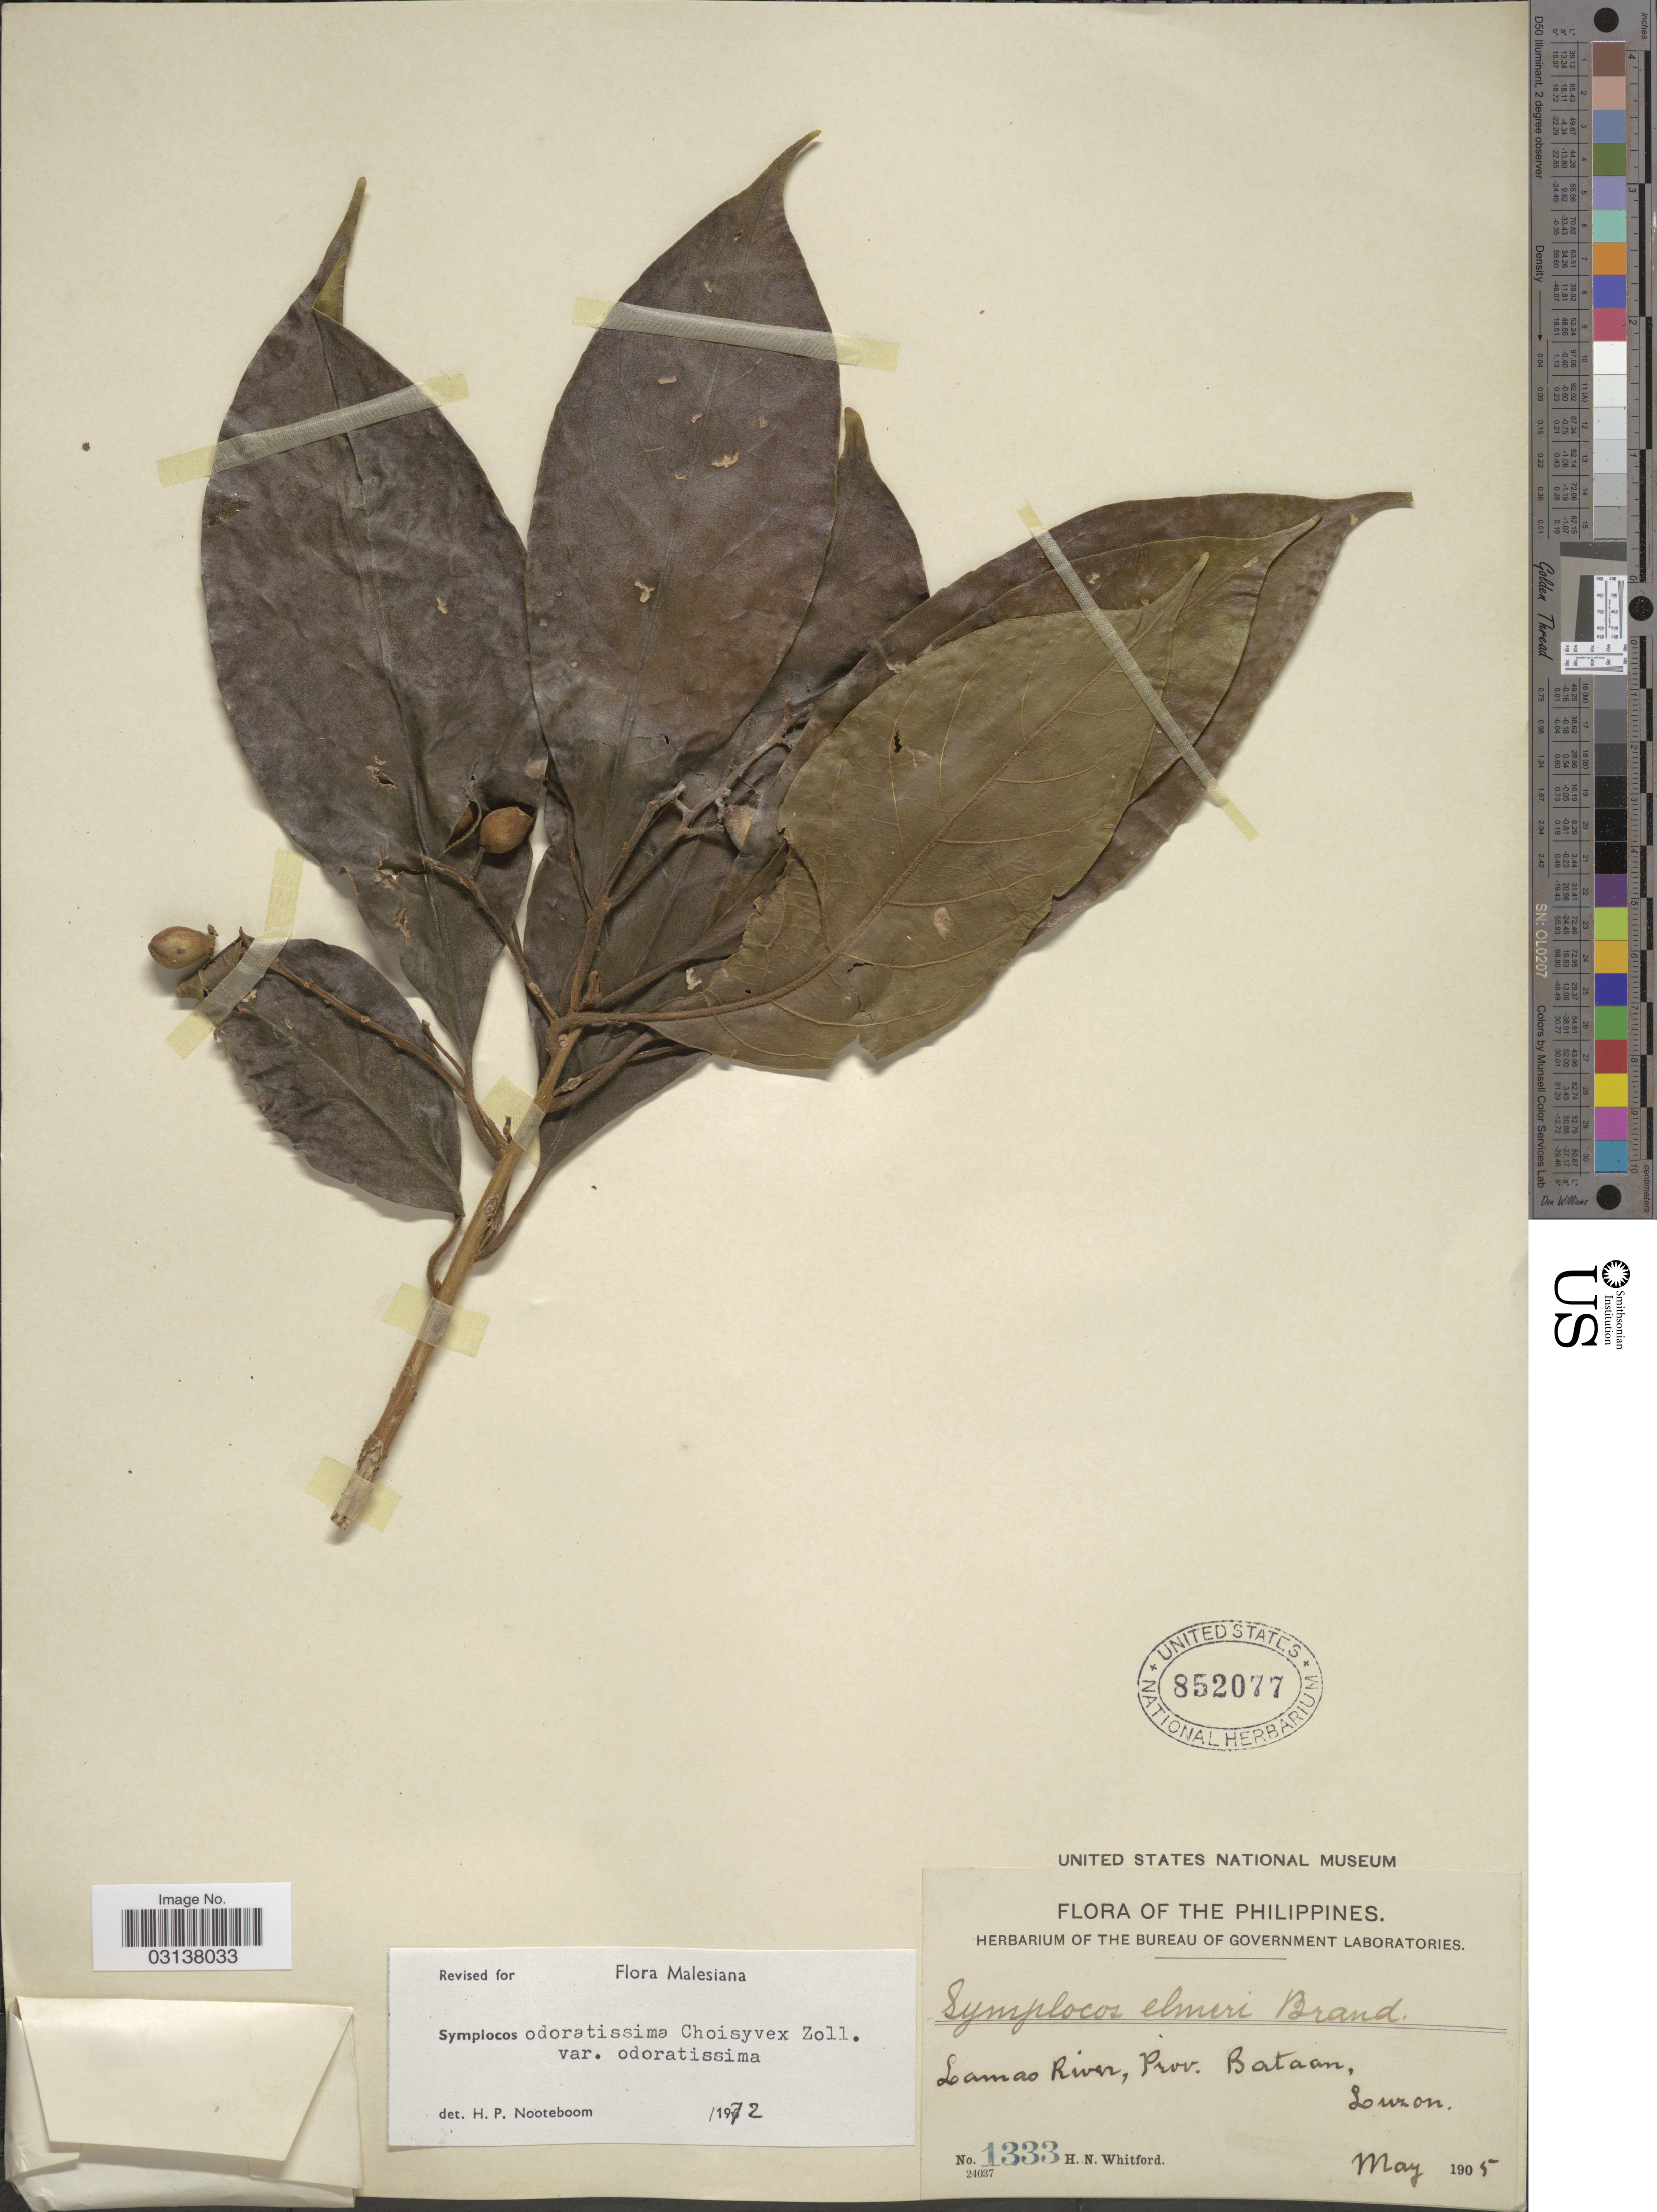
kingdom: Plantae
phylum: Tracheophyta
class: Magnoliopsida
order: Ericales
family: Symplocaceae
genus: Symplocos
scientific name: Symplocos odoratissima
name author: (Blume) Choisy ex Zoll.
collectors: H. N. Whitford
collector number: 1333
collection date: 1905-05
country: Philippines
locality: The Philippines. Lamao River, Prov. of Bataan, Luzon.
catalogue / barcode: US 852077